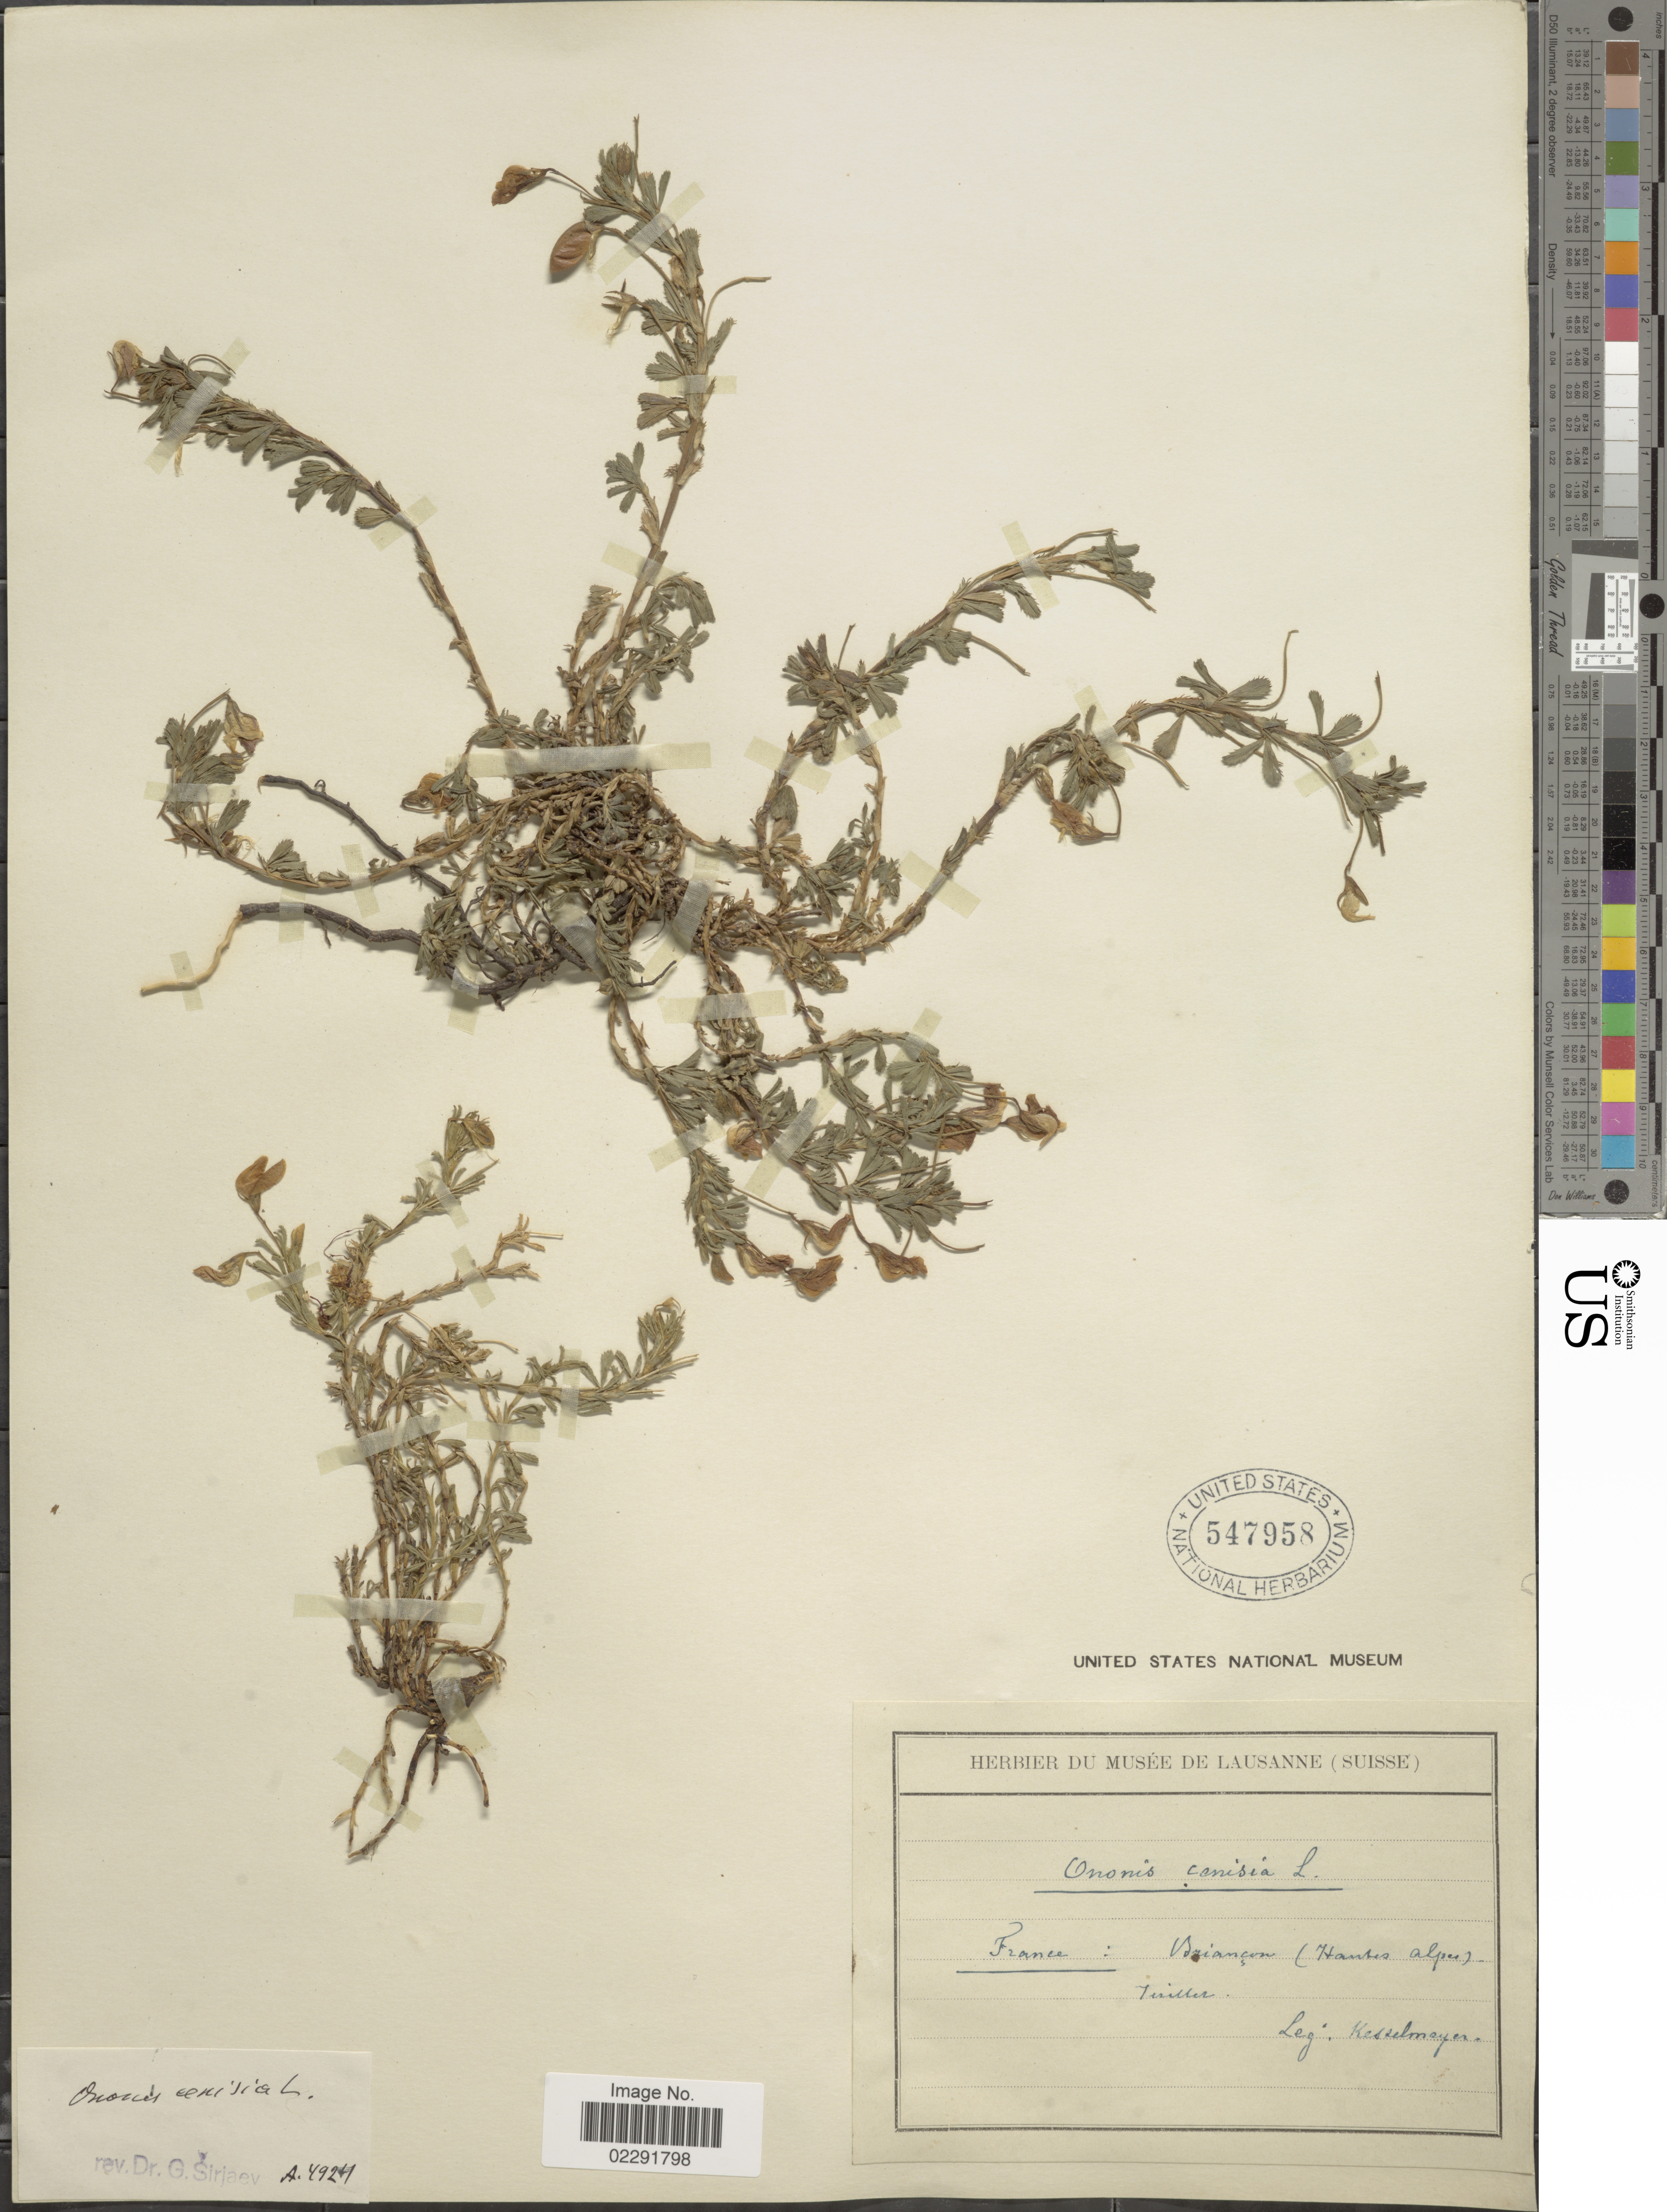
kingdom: Plantae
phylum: Tracheophyta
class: Magnoliopsida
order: Fabales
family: Fabaceae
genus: Ononis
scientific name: Ononis cenisia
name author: L.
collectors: Kesselmeyer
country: France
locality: Briancon (Hautes Alpes).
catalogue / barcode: US 547958